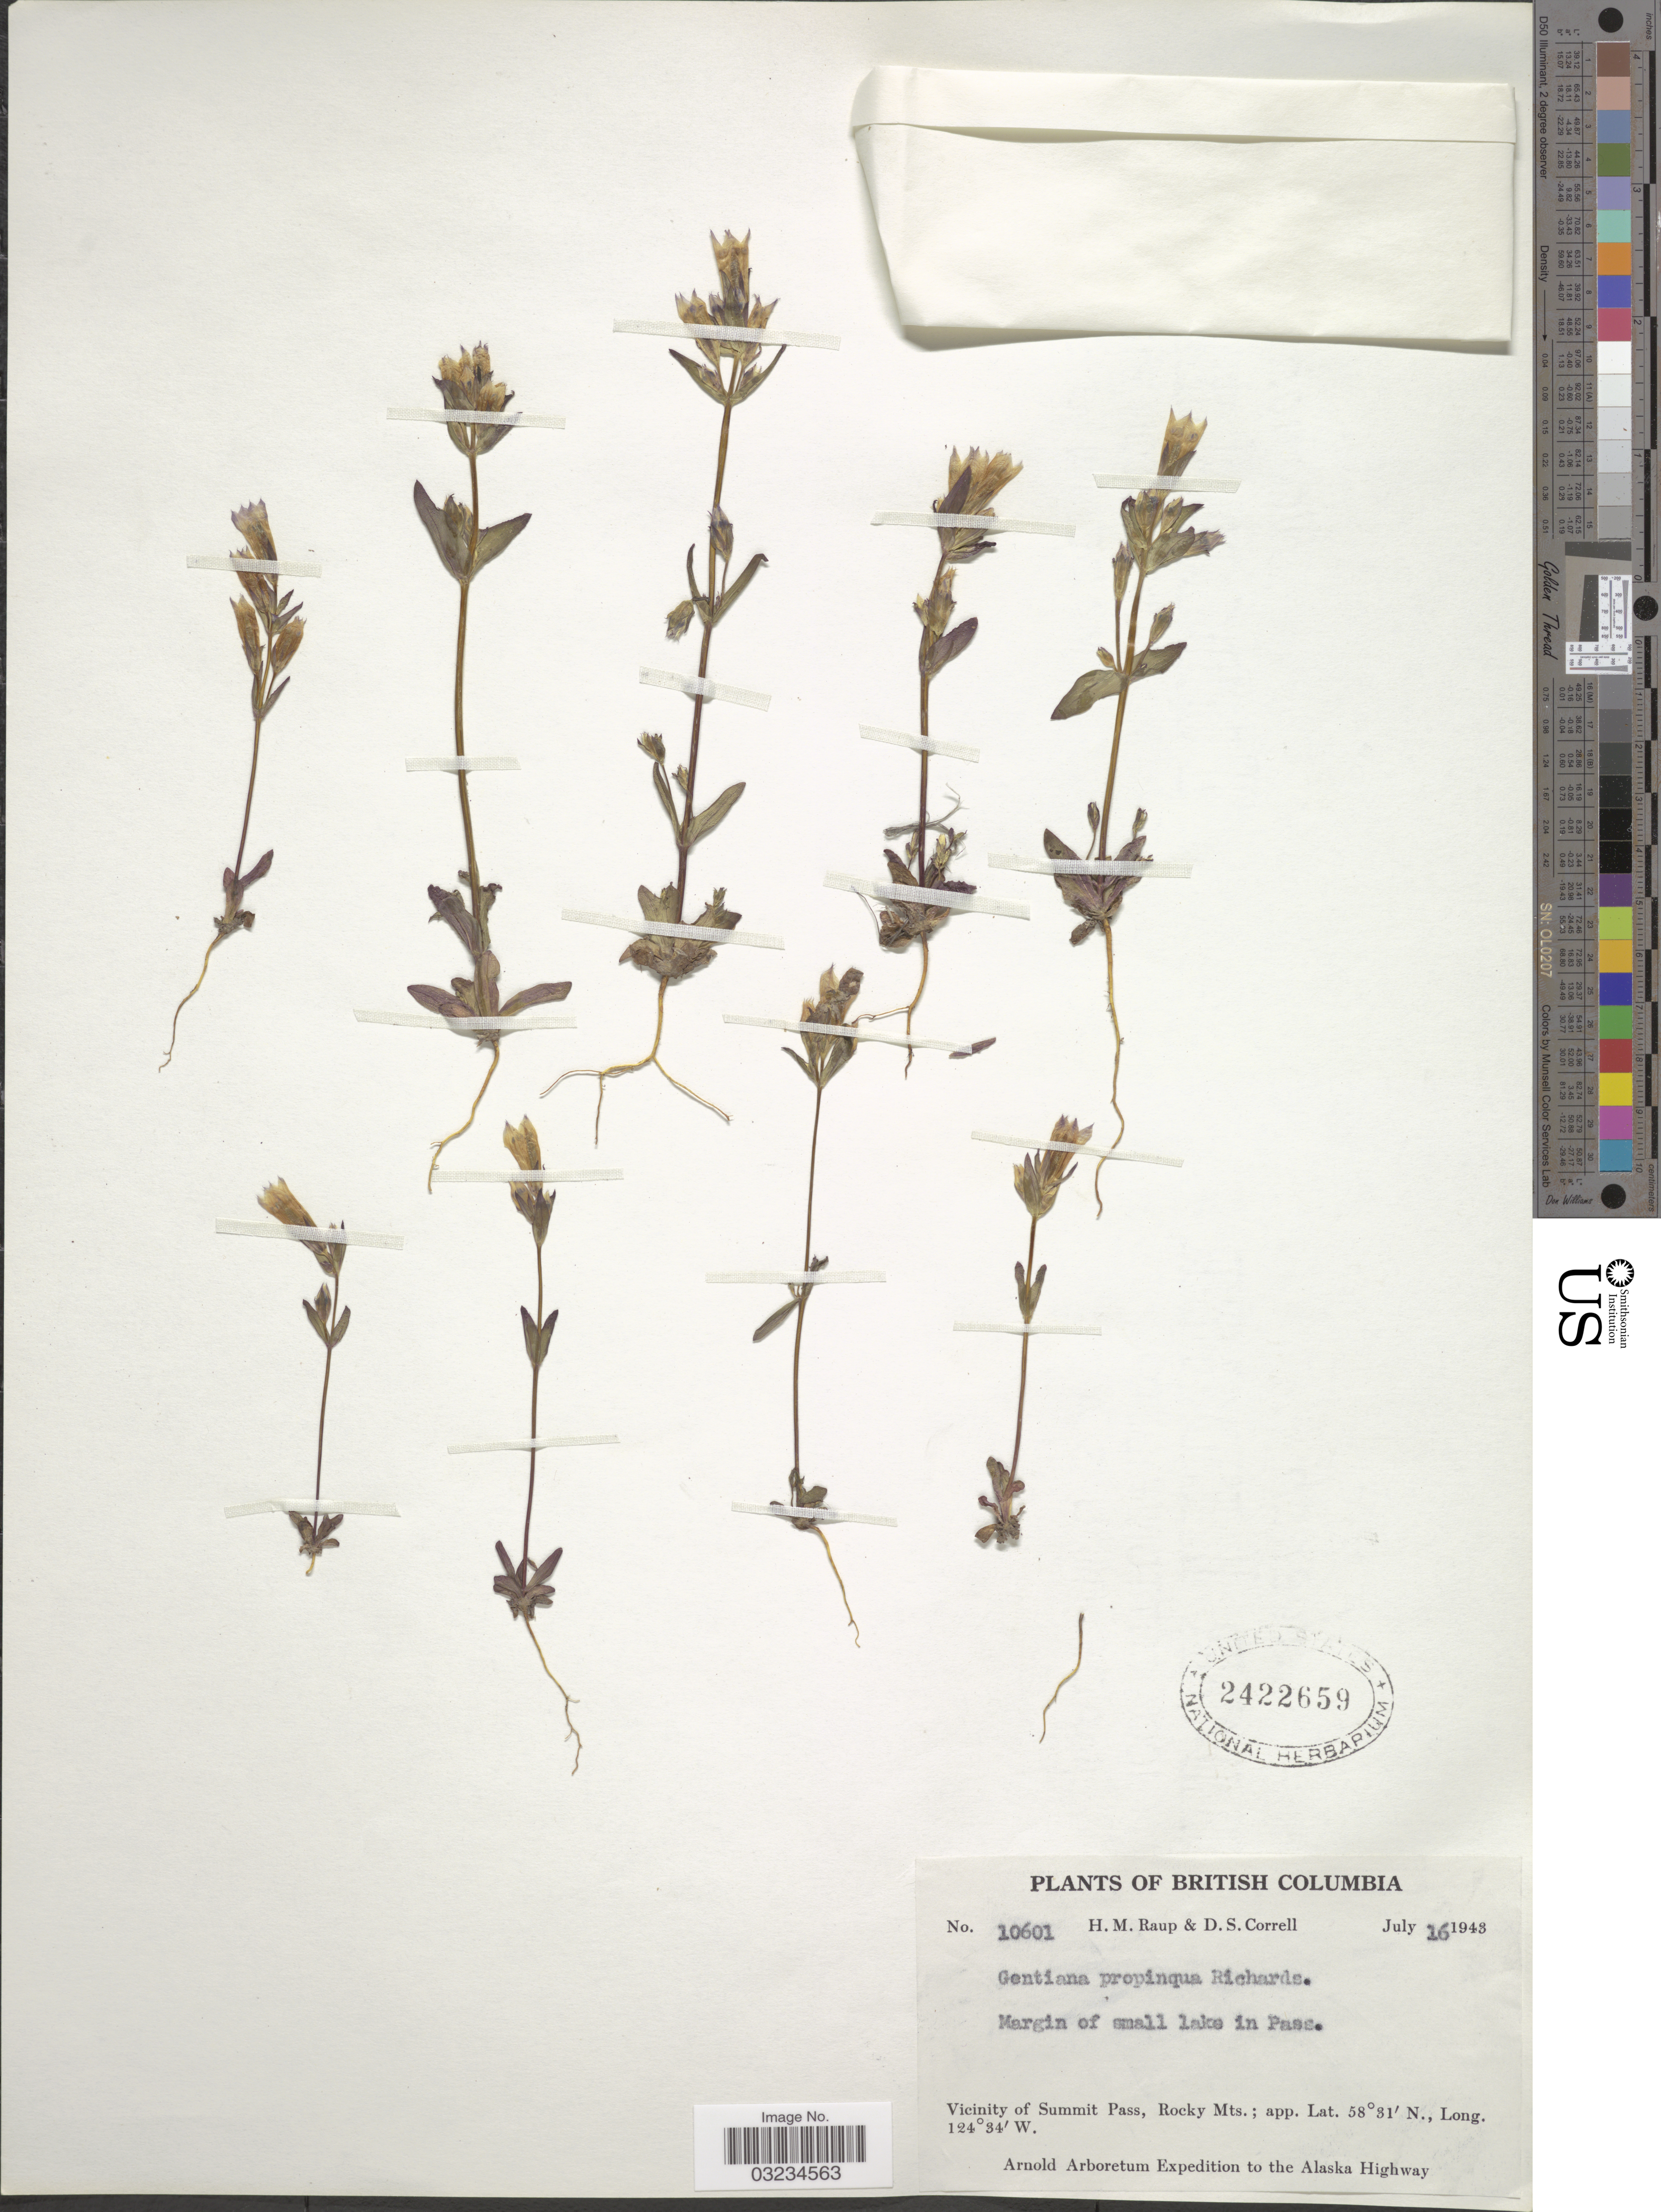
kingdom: Plantae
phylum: Tracheophyta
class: Magnoliopsida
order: Gentianales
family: Gentianaceae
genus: Gentiana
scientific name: Gentiana propinqua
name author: Richards.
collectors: H. Raup & D. S. Correll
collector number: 10601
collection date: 1943-07-16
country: Canada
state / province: British Columbia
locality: Margin of small lake in Pass. Vicinity of Summit Pass, Rocky Mts.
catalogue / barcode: US 2422659